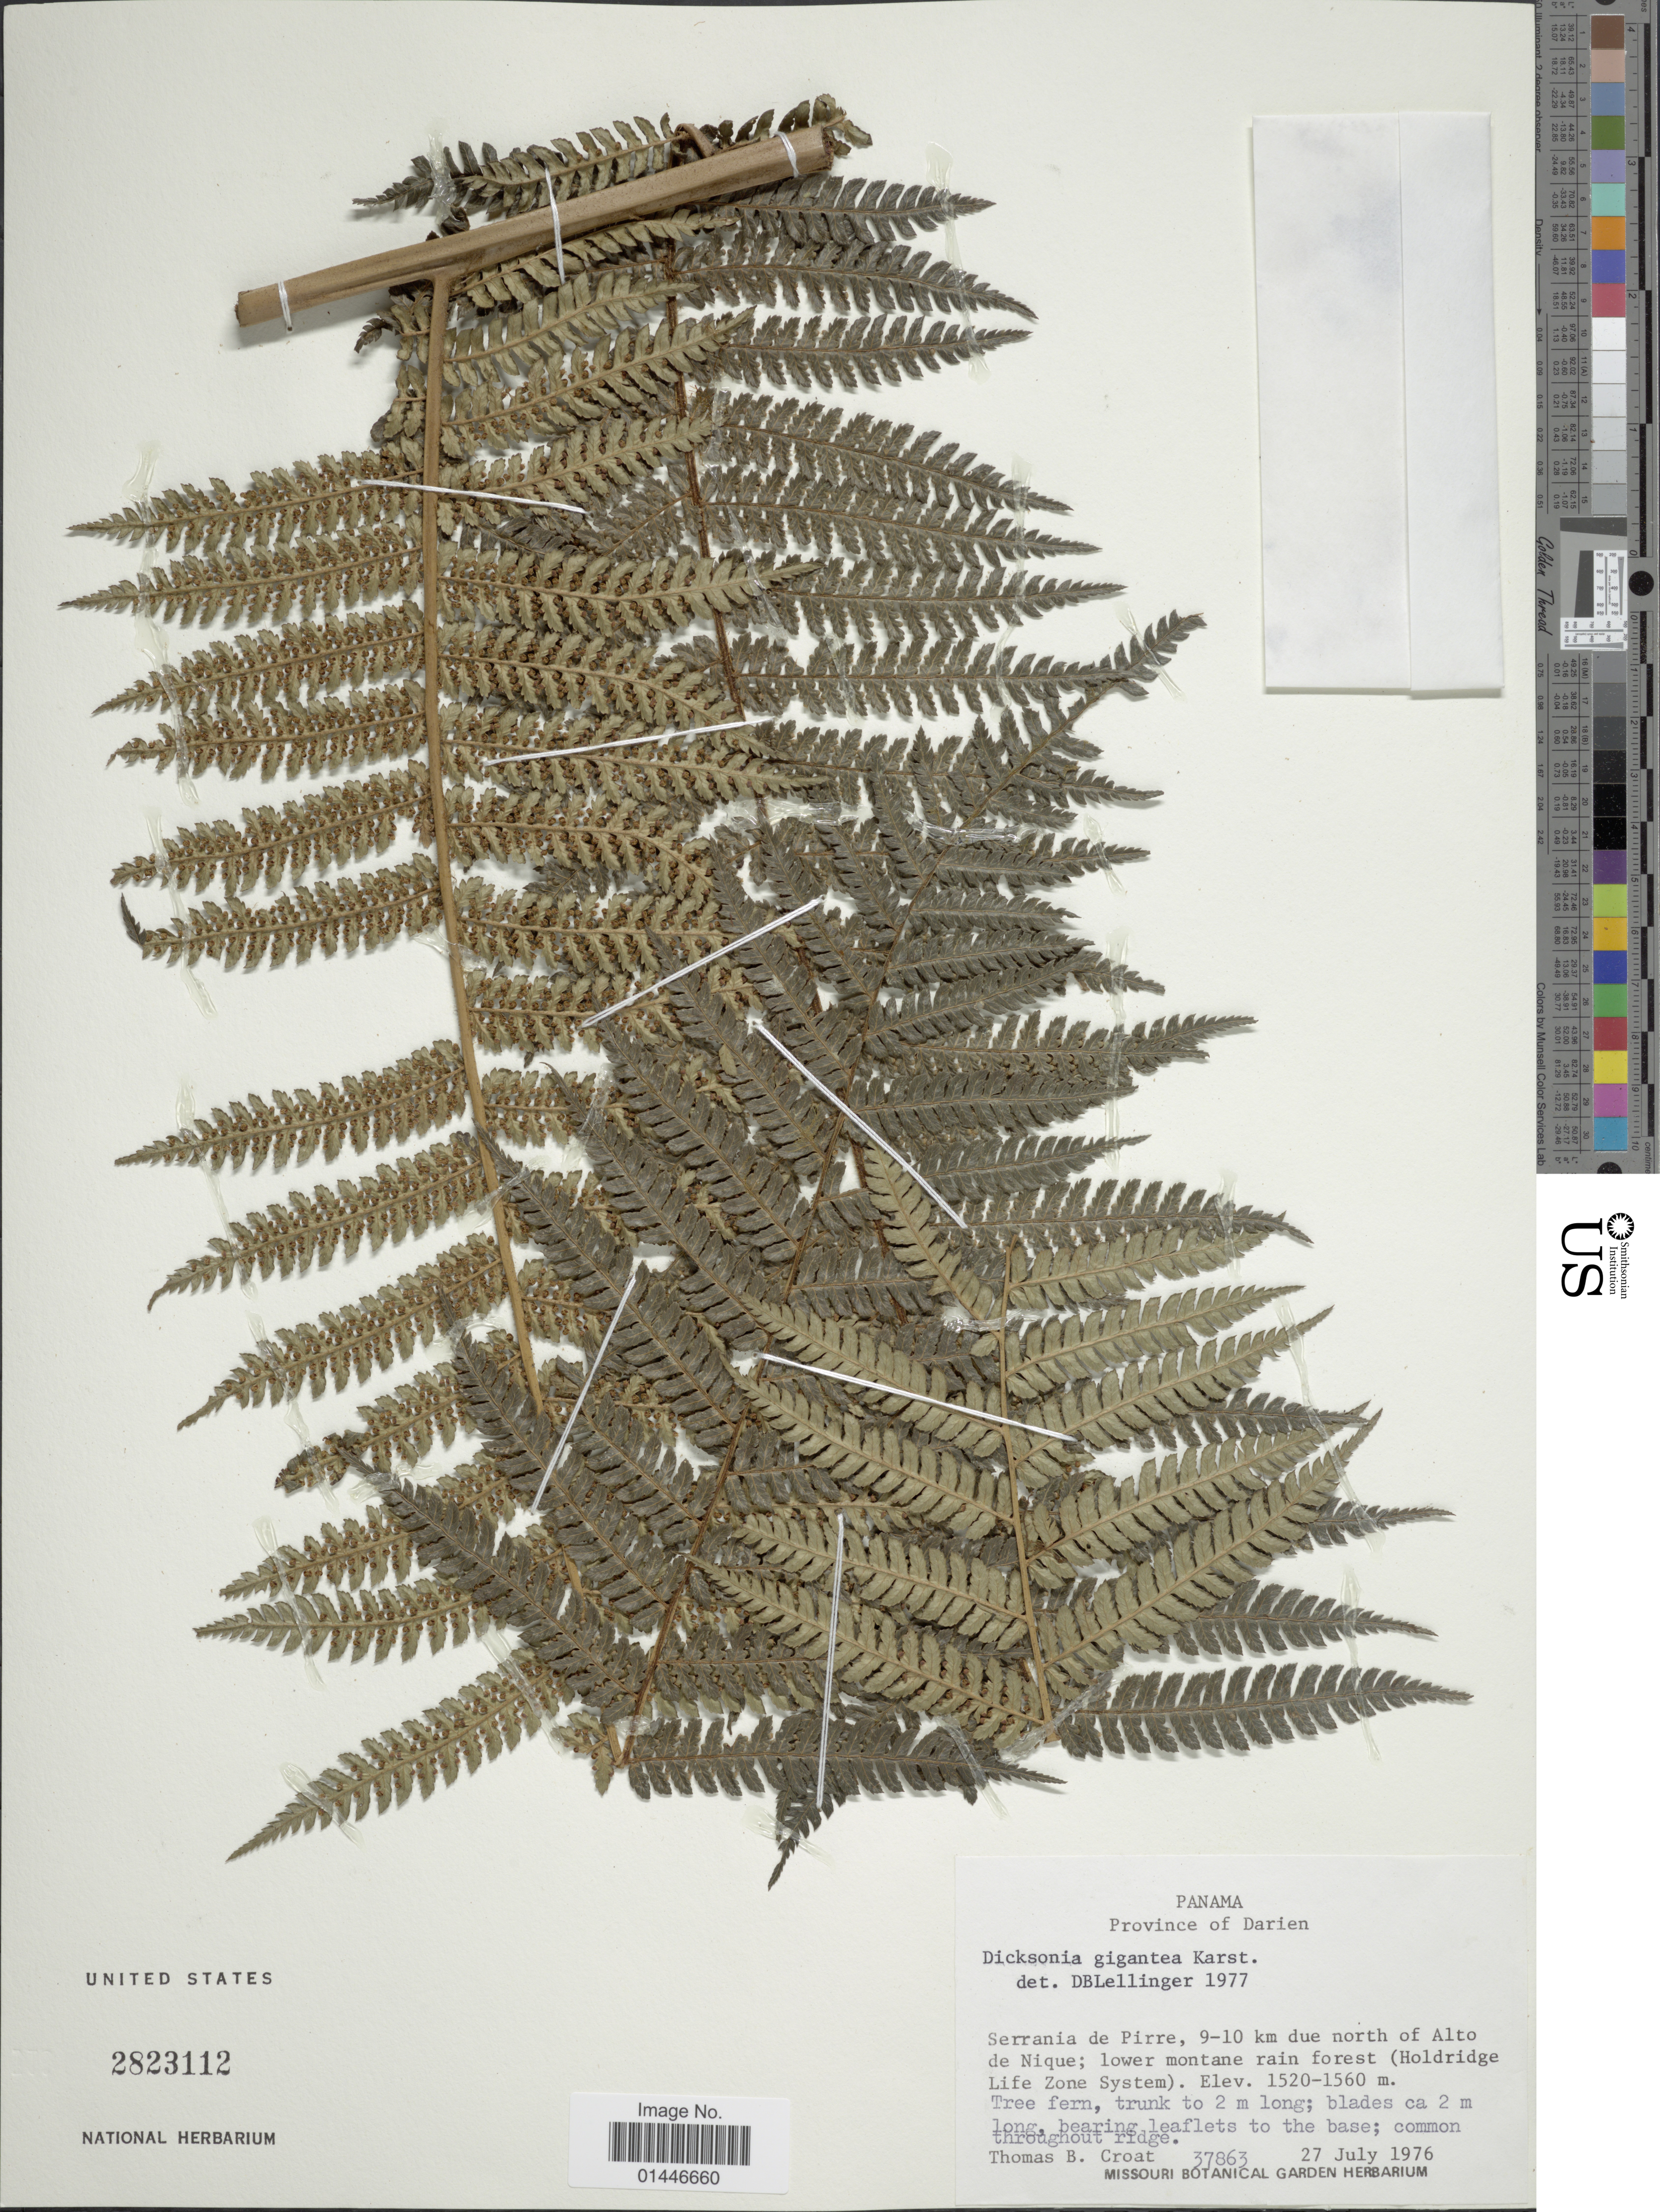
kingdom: Plantae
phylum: Tracheophyta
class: Polypodiopsida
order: Cyatheales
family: Dicksoniaceae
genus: Dicksonia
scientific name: Dicksonia gigantea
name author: H. Karst.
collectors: T. B. Croat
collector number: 37863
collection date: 1976-07-27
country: Panama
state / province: Darién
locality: Serrania de Pirre, 9-10 km due north of Alto de Nique; lower montane rain forest (holdrige Life Zone System)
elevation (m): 1520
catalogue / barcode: US 2823112